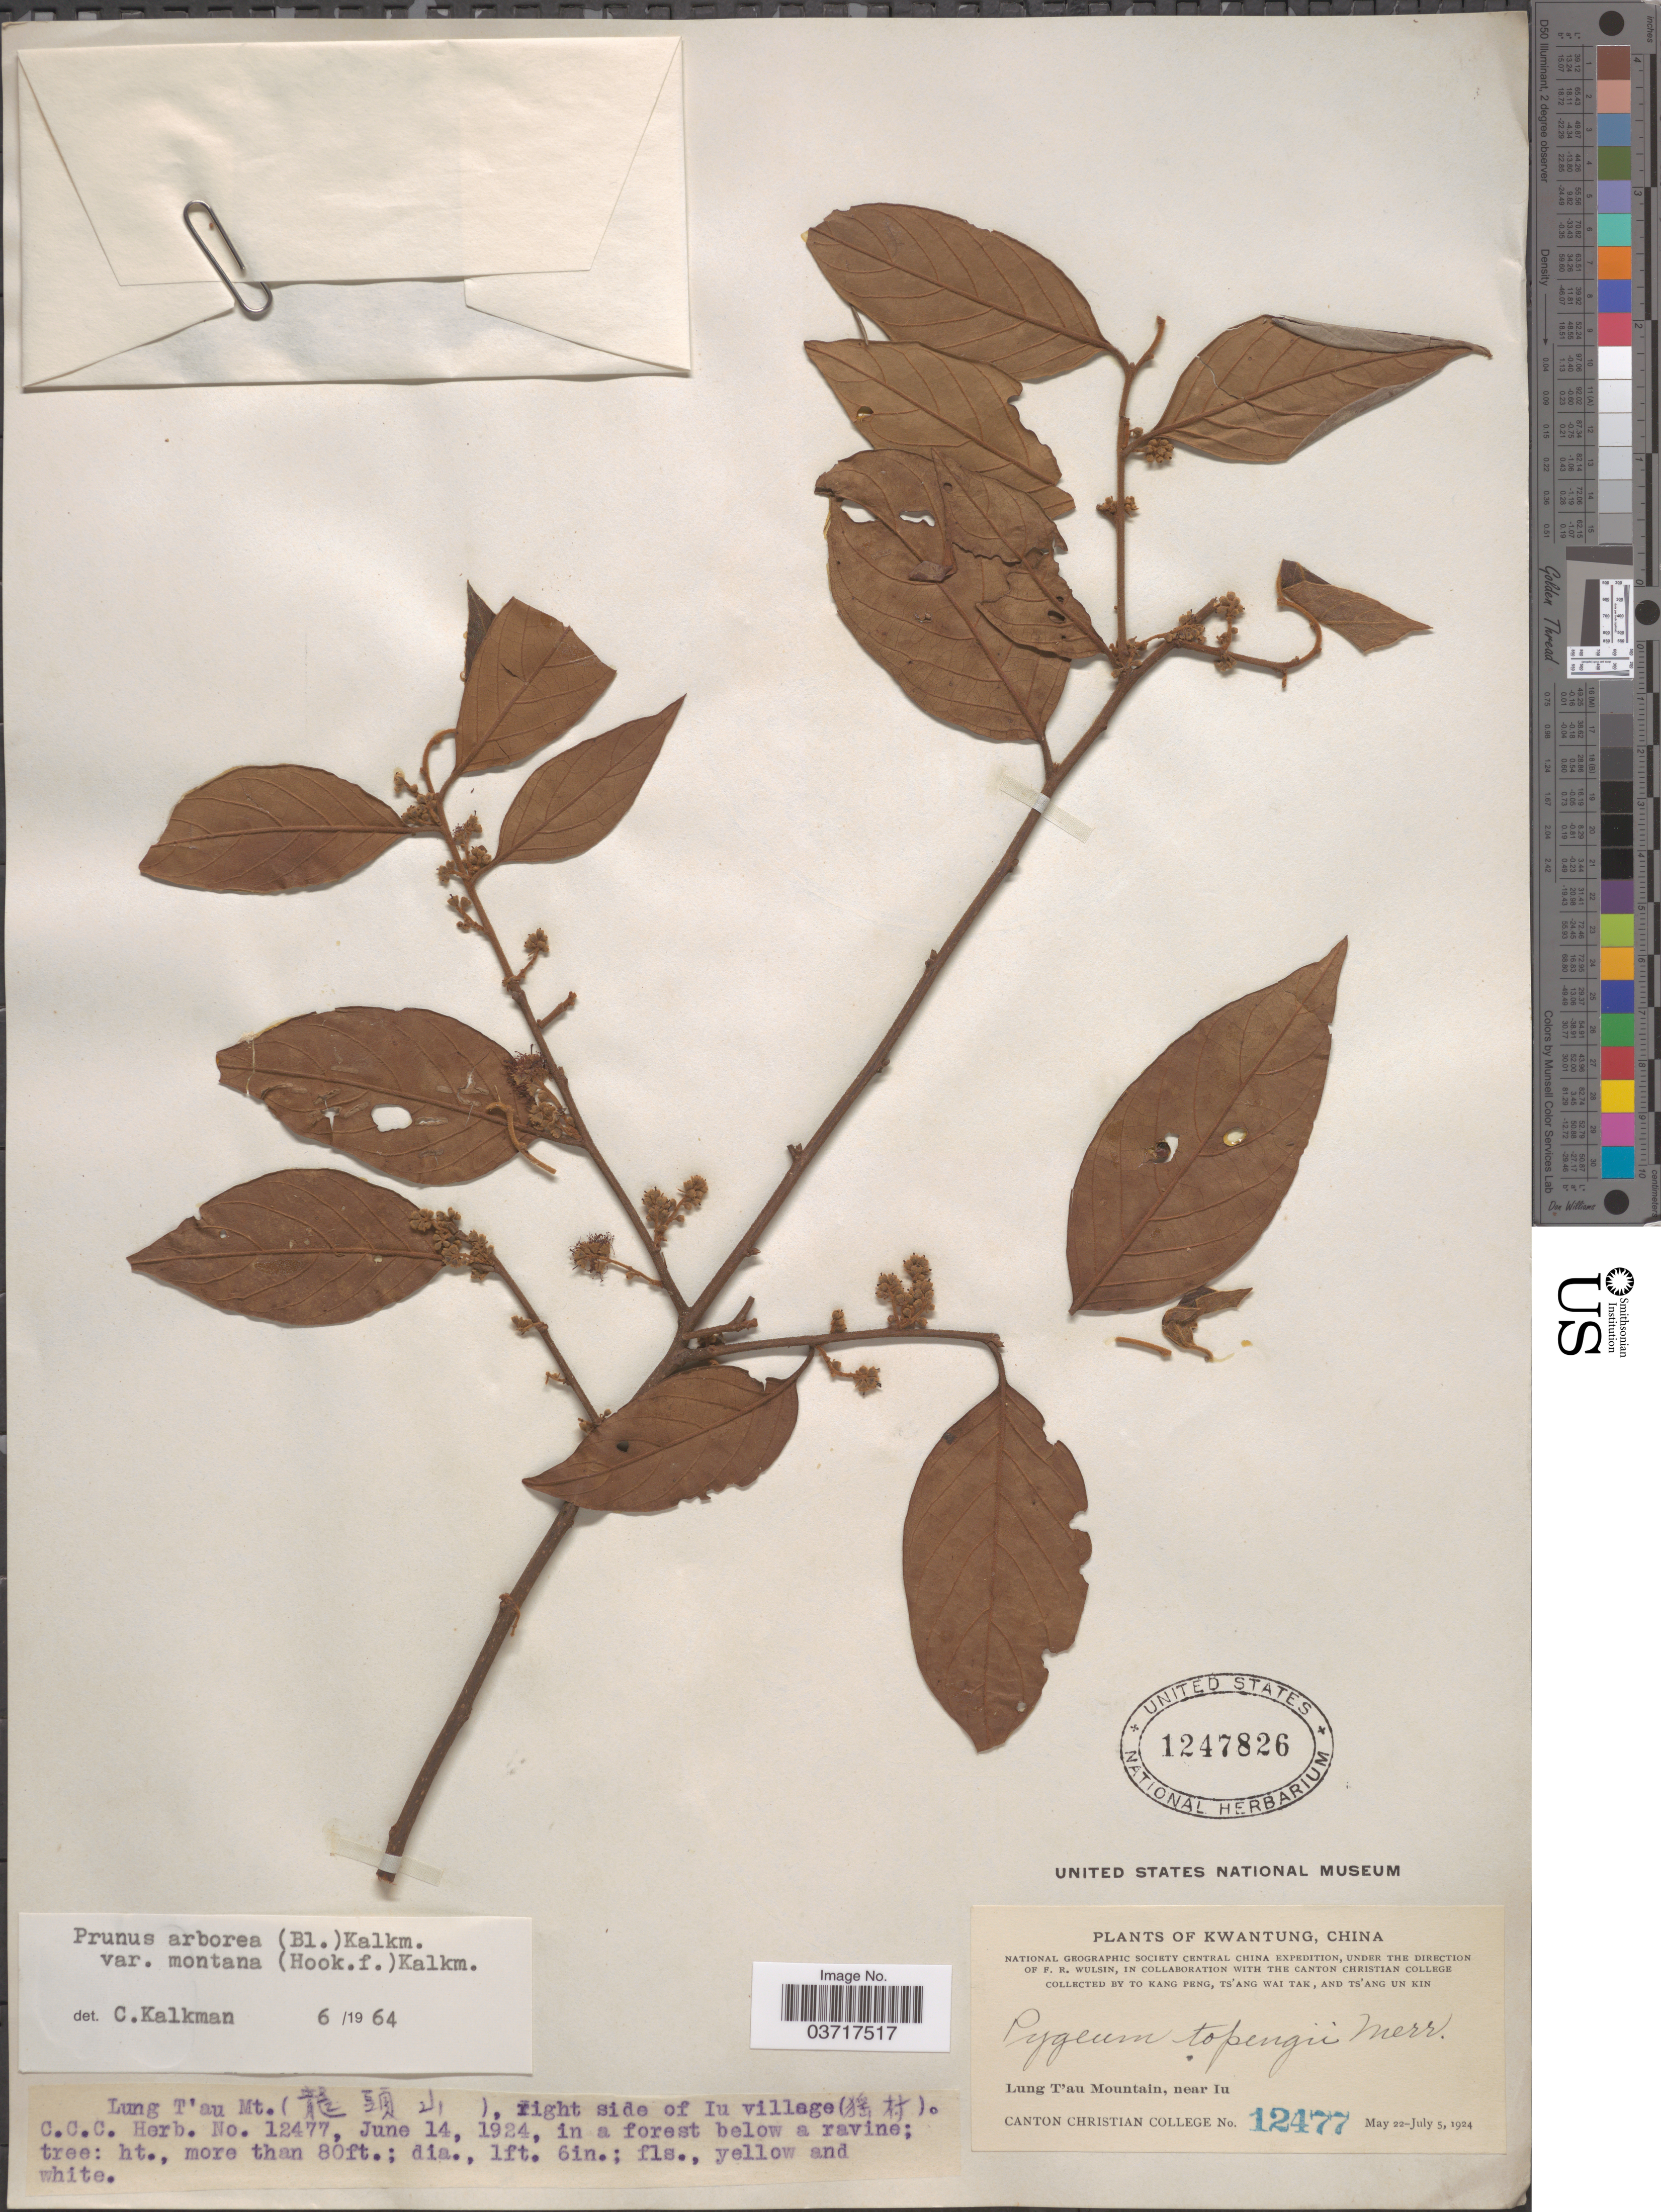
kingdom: Plantae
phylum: Tracheophyta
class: Magnoliopsida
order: Rosales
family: Rosaceae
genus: Prunus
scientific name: Prunus arborea var. montana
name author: (Hook. f.) Kalkman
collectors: T. K. Peng, W. T. Tsang & Ts' Ang Un Kin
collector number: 12477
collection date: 1924-06-14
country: China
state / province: Guangdong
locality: Kwantung. Lung T'au Mountain, near Iu. Right side of Iu village (X).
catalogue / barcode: US 1247826